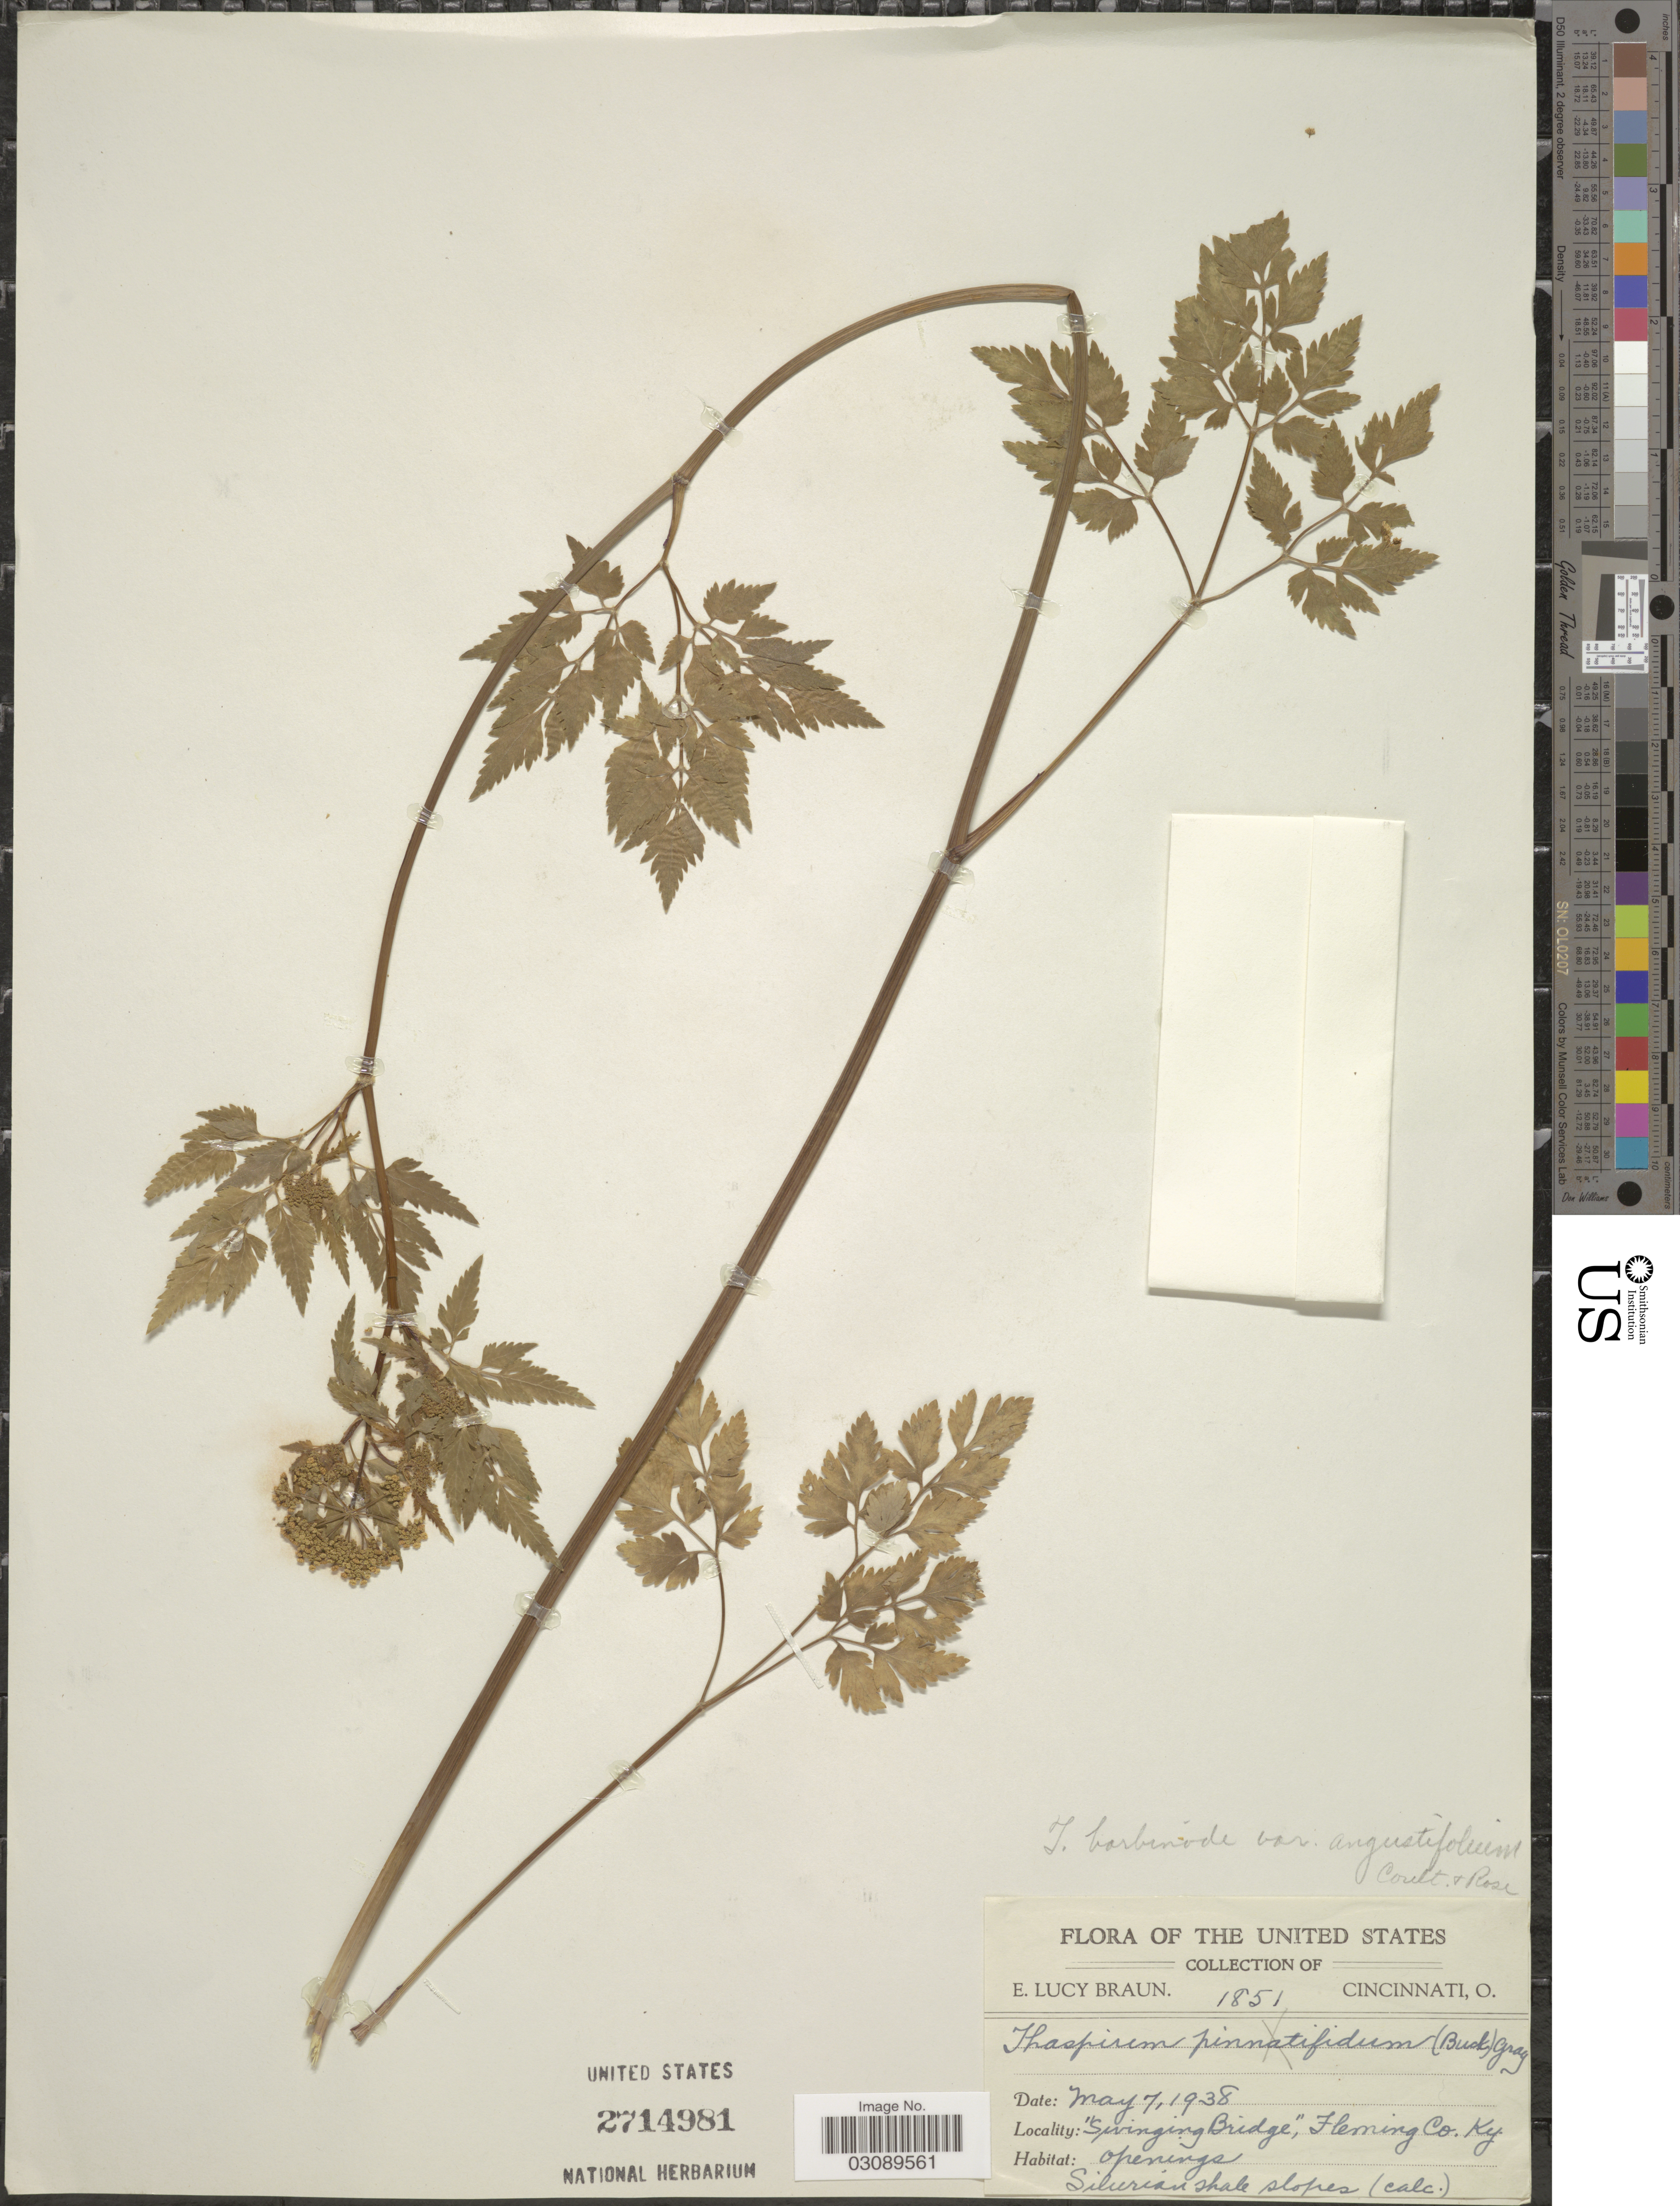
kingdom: Plantae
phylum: Tracheophyta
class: Magnoliopsida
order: Apiales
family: Apiaceae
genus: Thaspium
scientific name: Thaspium barbinode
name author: (Michx.) Nutt.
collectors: E. L. Braun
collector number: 1851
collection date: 1938-05-07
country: United States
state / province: Kentucky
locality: Swinging Bridge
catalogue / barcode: US 2714981